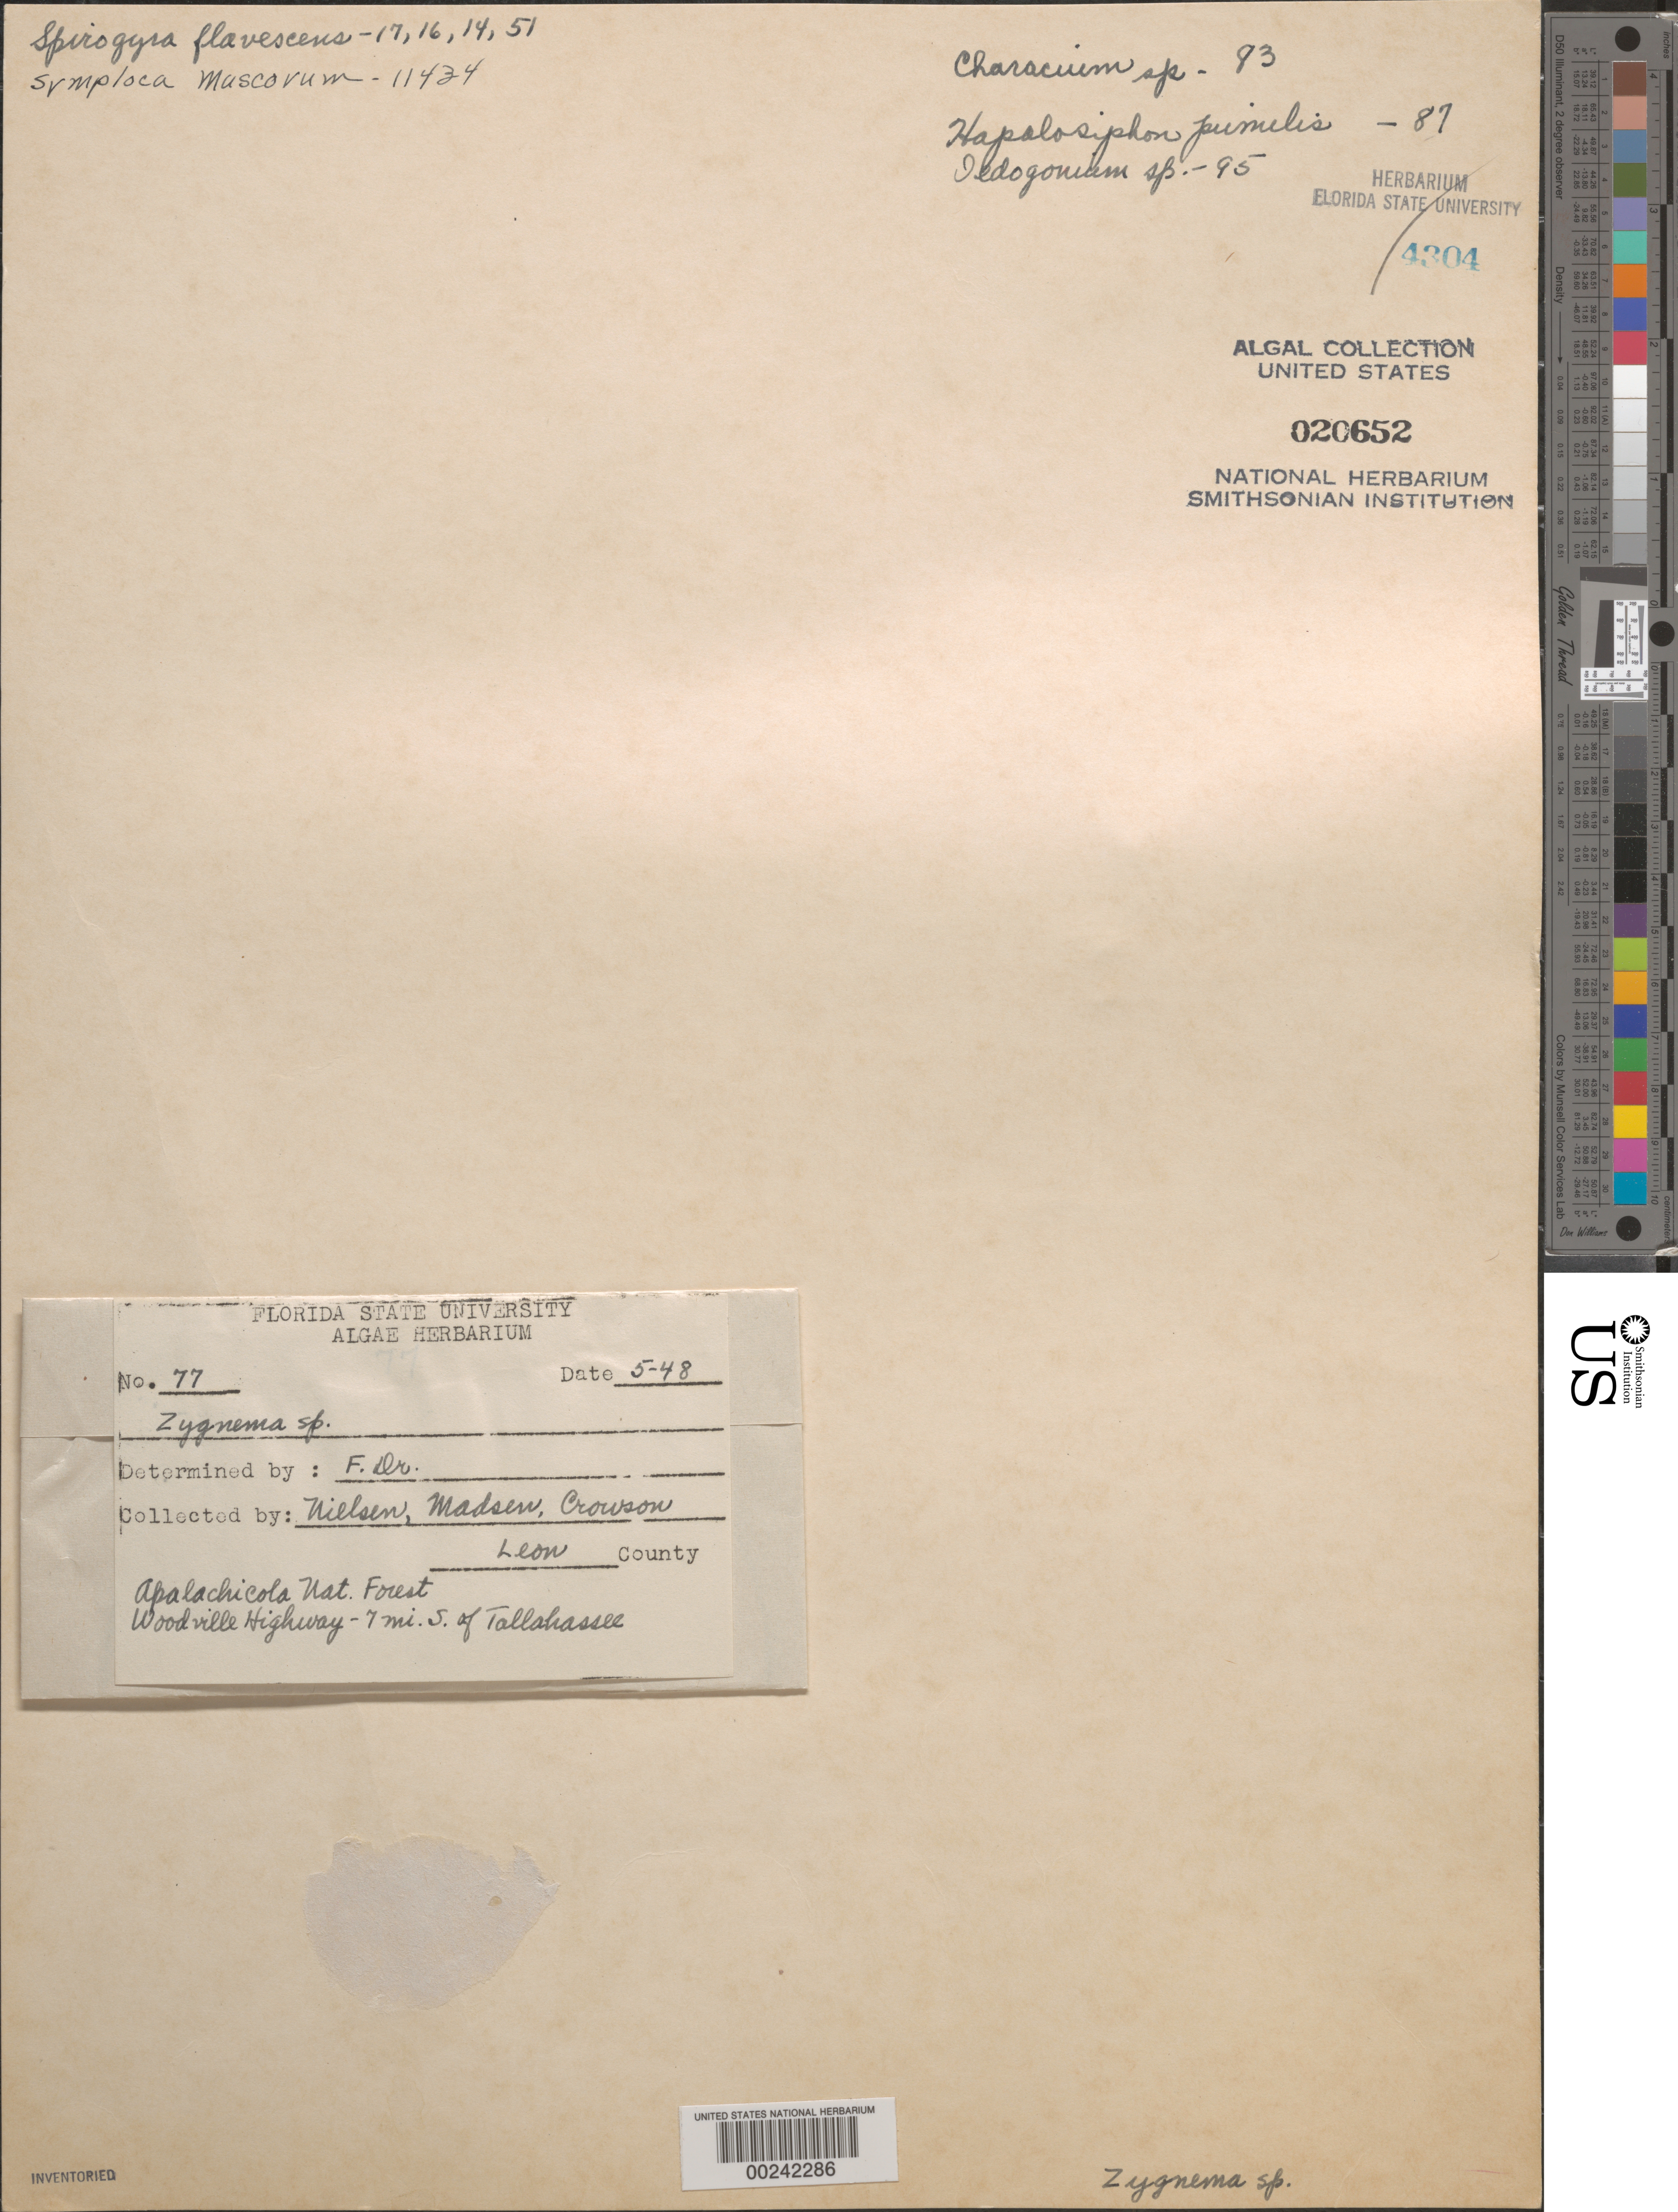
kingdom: Plantae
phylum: Charophyta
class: Zygnematophyceae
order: Zygnematales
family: Zygnemataceae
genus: Zygnema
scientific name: Zygnema sp.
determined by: Drouet, F. E.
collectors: C. S. Nielsen, G. Madsen & D. Crowson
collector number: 77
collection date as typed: May 1948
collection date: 1948-05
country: United States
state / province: Florida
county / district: Leon County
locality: Apalachicola National Forest 7 miles south of Tallahassee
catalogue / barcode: US 20652